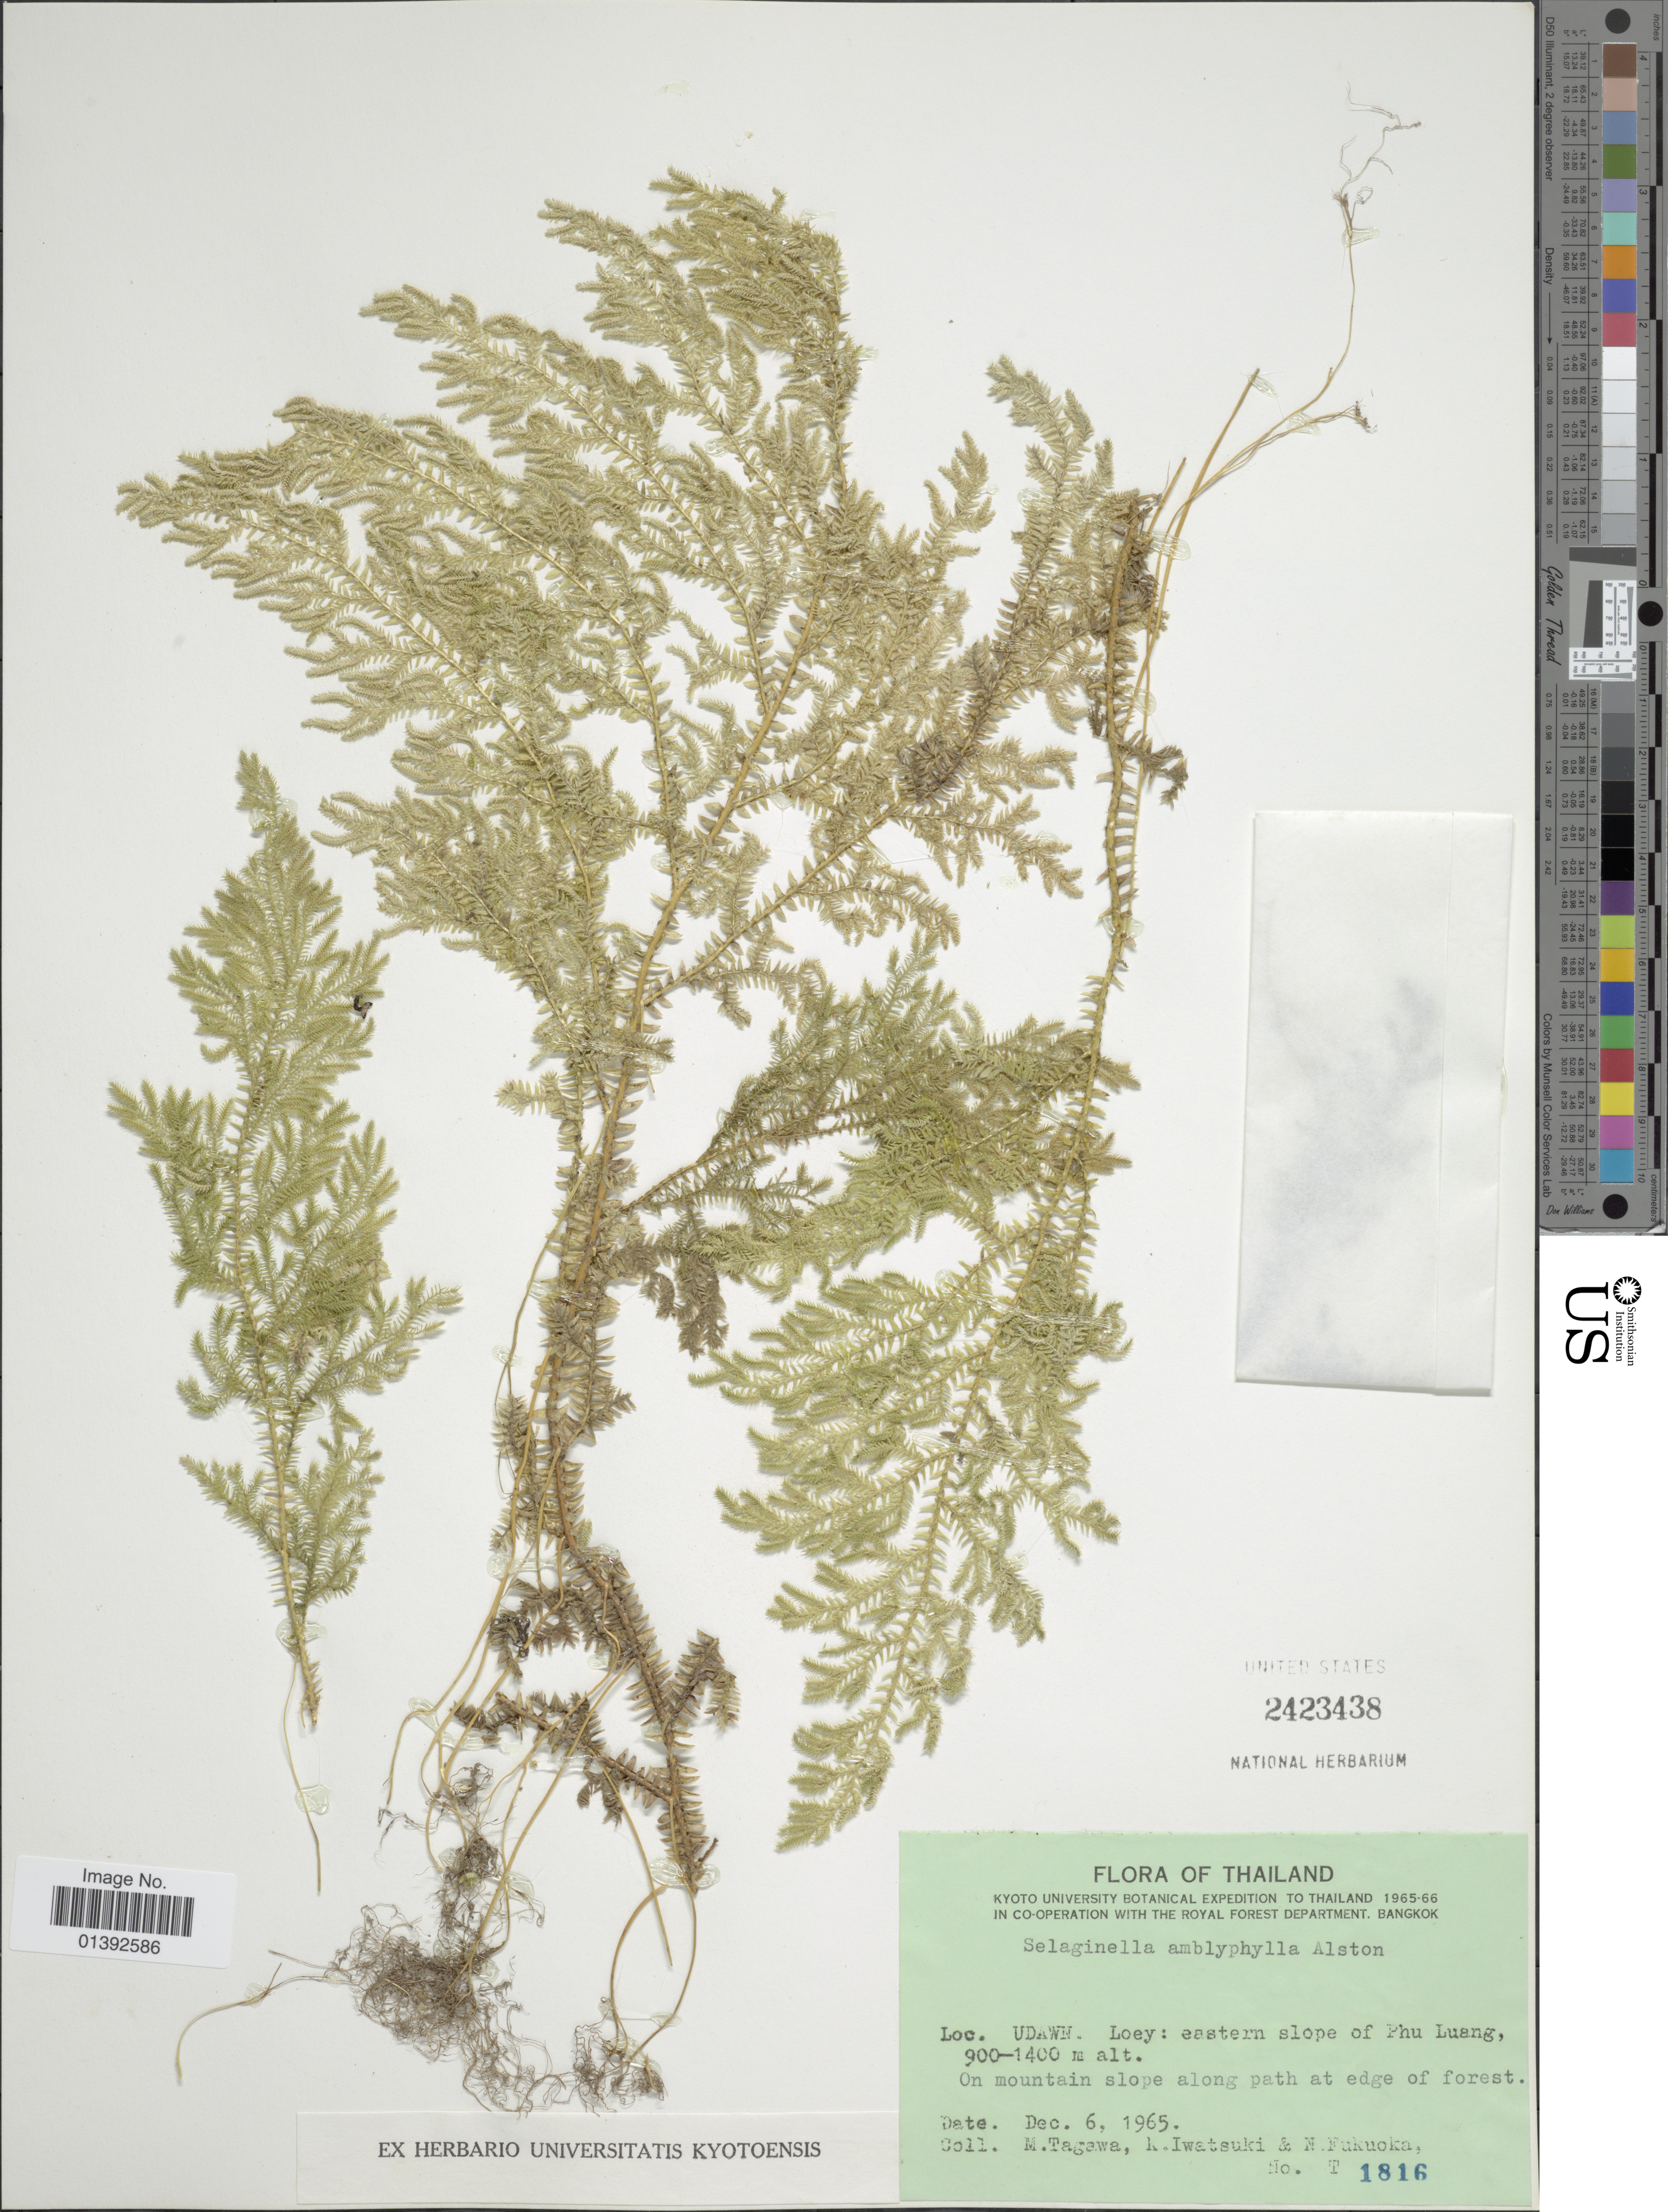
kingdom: Plantae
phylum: Tracheophyta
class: Lycopodiopsida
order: Selaginellales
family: Selaginellaceae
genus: Selaginella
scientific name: Selaginella amblyphylla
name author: Alston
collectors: M. Tagawa, K. Iwatsuki & N. Fukuoka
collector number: T1816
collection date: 1965-12-06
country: Thailand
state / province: Loei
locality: Udawn, Loey: eastern slope of Phu Luang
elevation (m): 900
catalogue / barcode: US 2423438